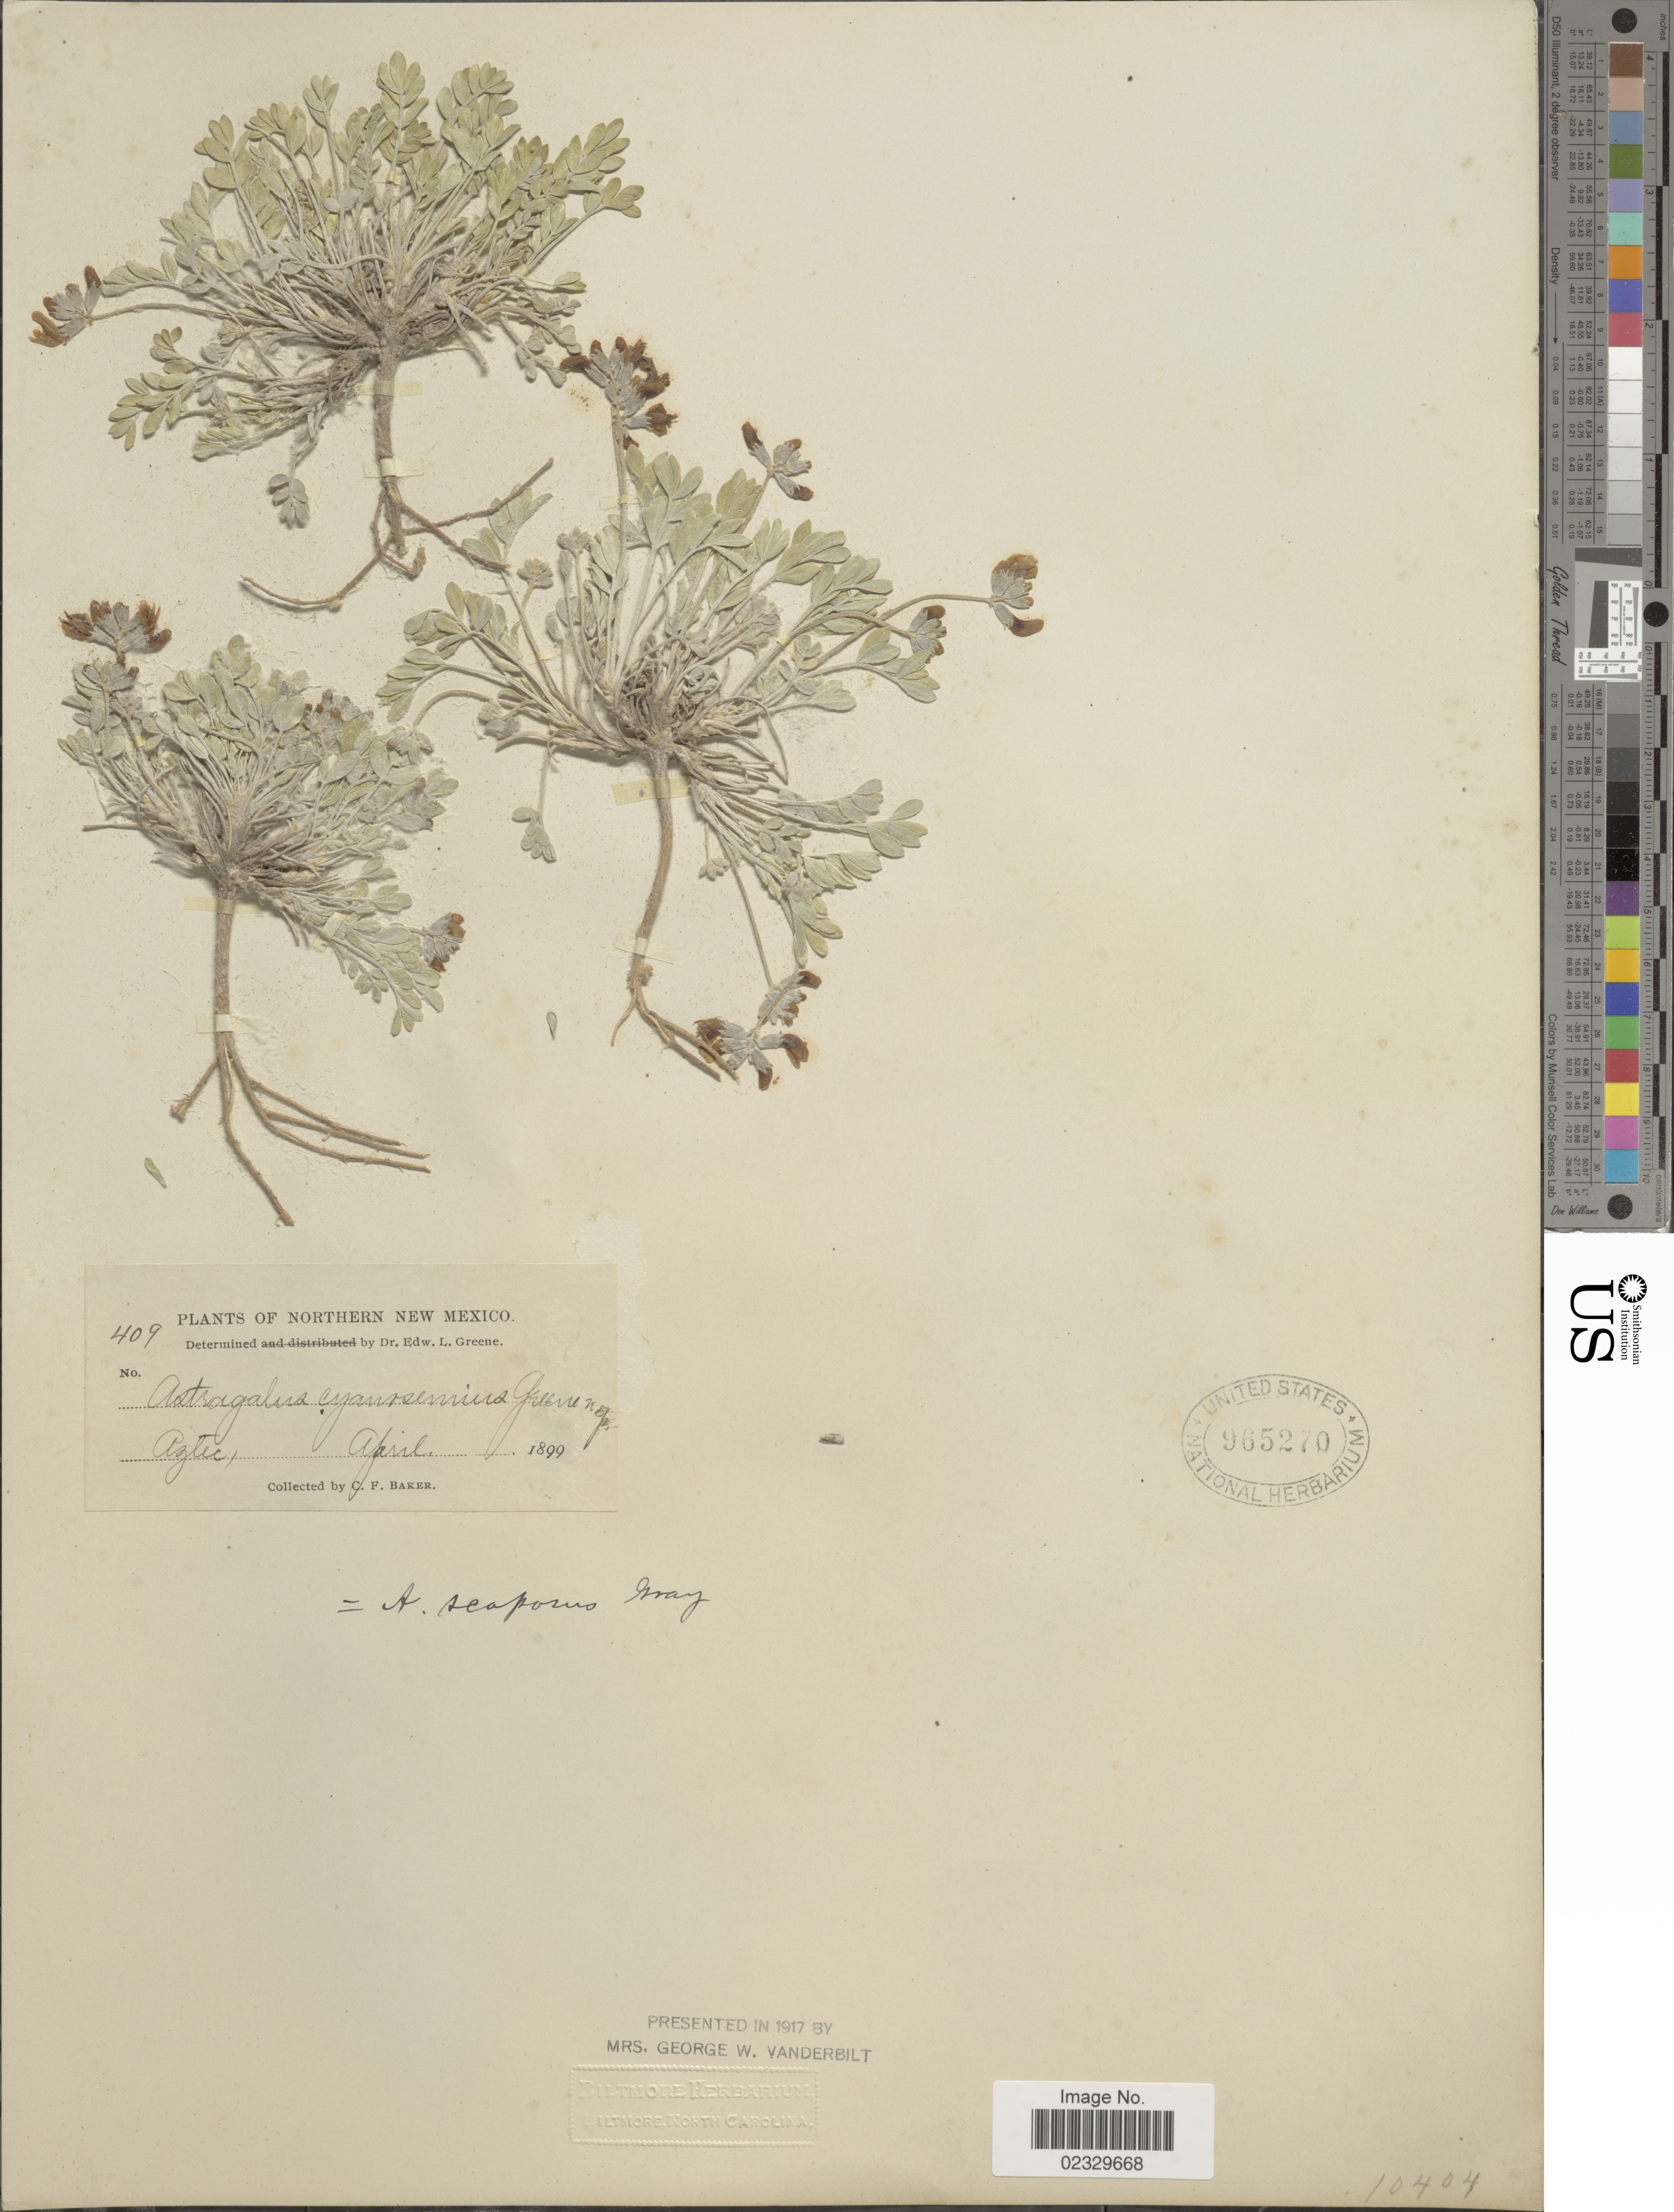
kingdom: Plantae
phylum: Tracheophyta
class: Magnoliopsida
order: Fabales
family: Fabaceae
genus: Astragalus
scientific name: Astragalus calycosus var. scaposus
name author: (A. Gray) M.E. Jones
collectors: C. F. Baker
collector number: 409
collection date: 1899-04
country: United States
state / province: New Mexico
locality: Northern New Mexico, Aztec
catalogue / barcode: US 965270